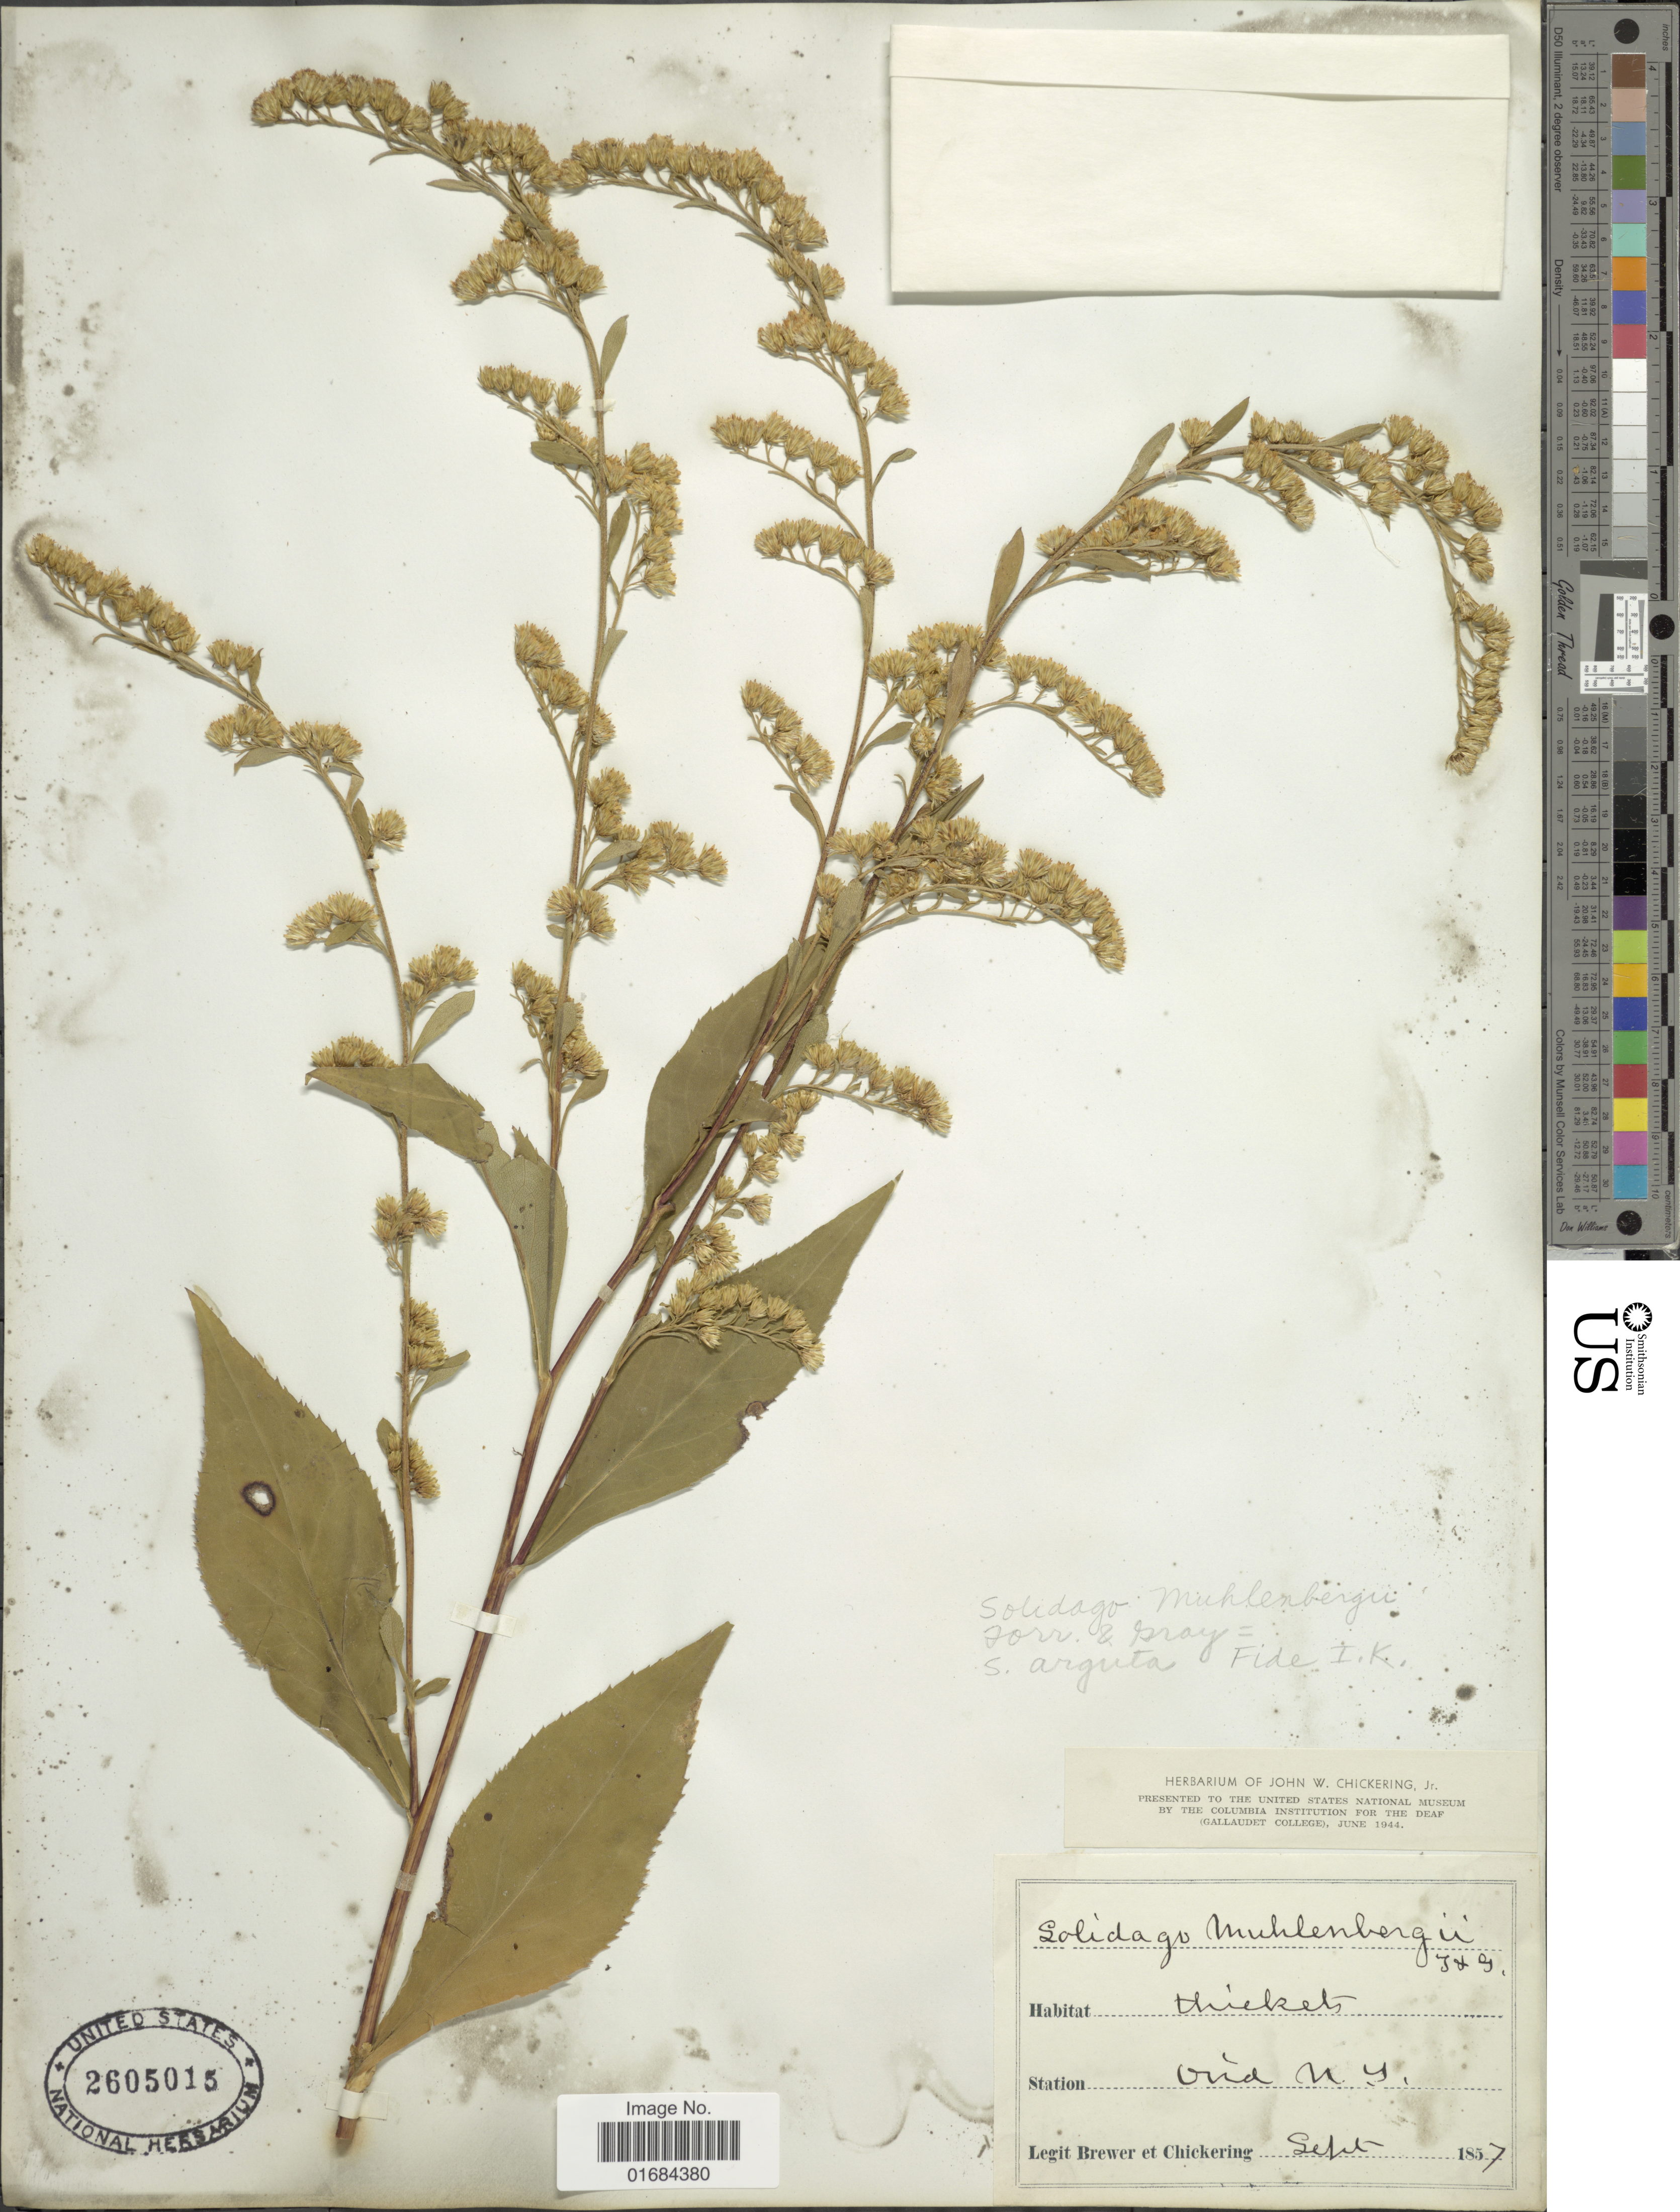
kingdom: Plantae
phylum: Tracheophyta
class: Magnoliopsida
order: Asterales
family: Asteraceae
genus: Solidago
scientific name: Solidago arguta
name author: Aiton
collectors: -. Brewer & -. Chickering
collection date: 1857-09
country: United States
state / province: New York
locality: Ovid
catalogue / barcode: US 2605015